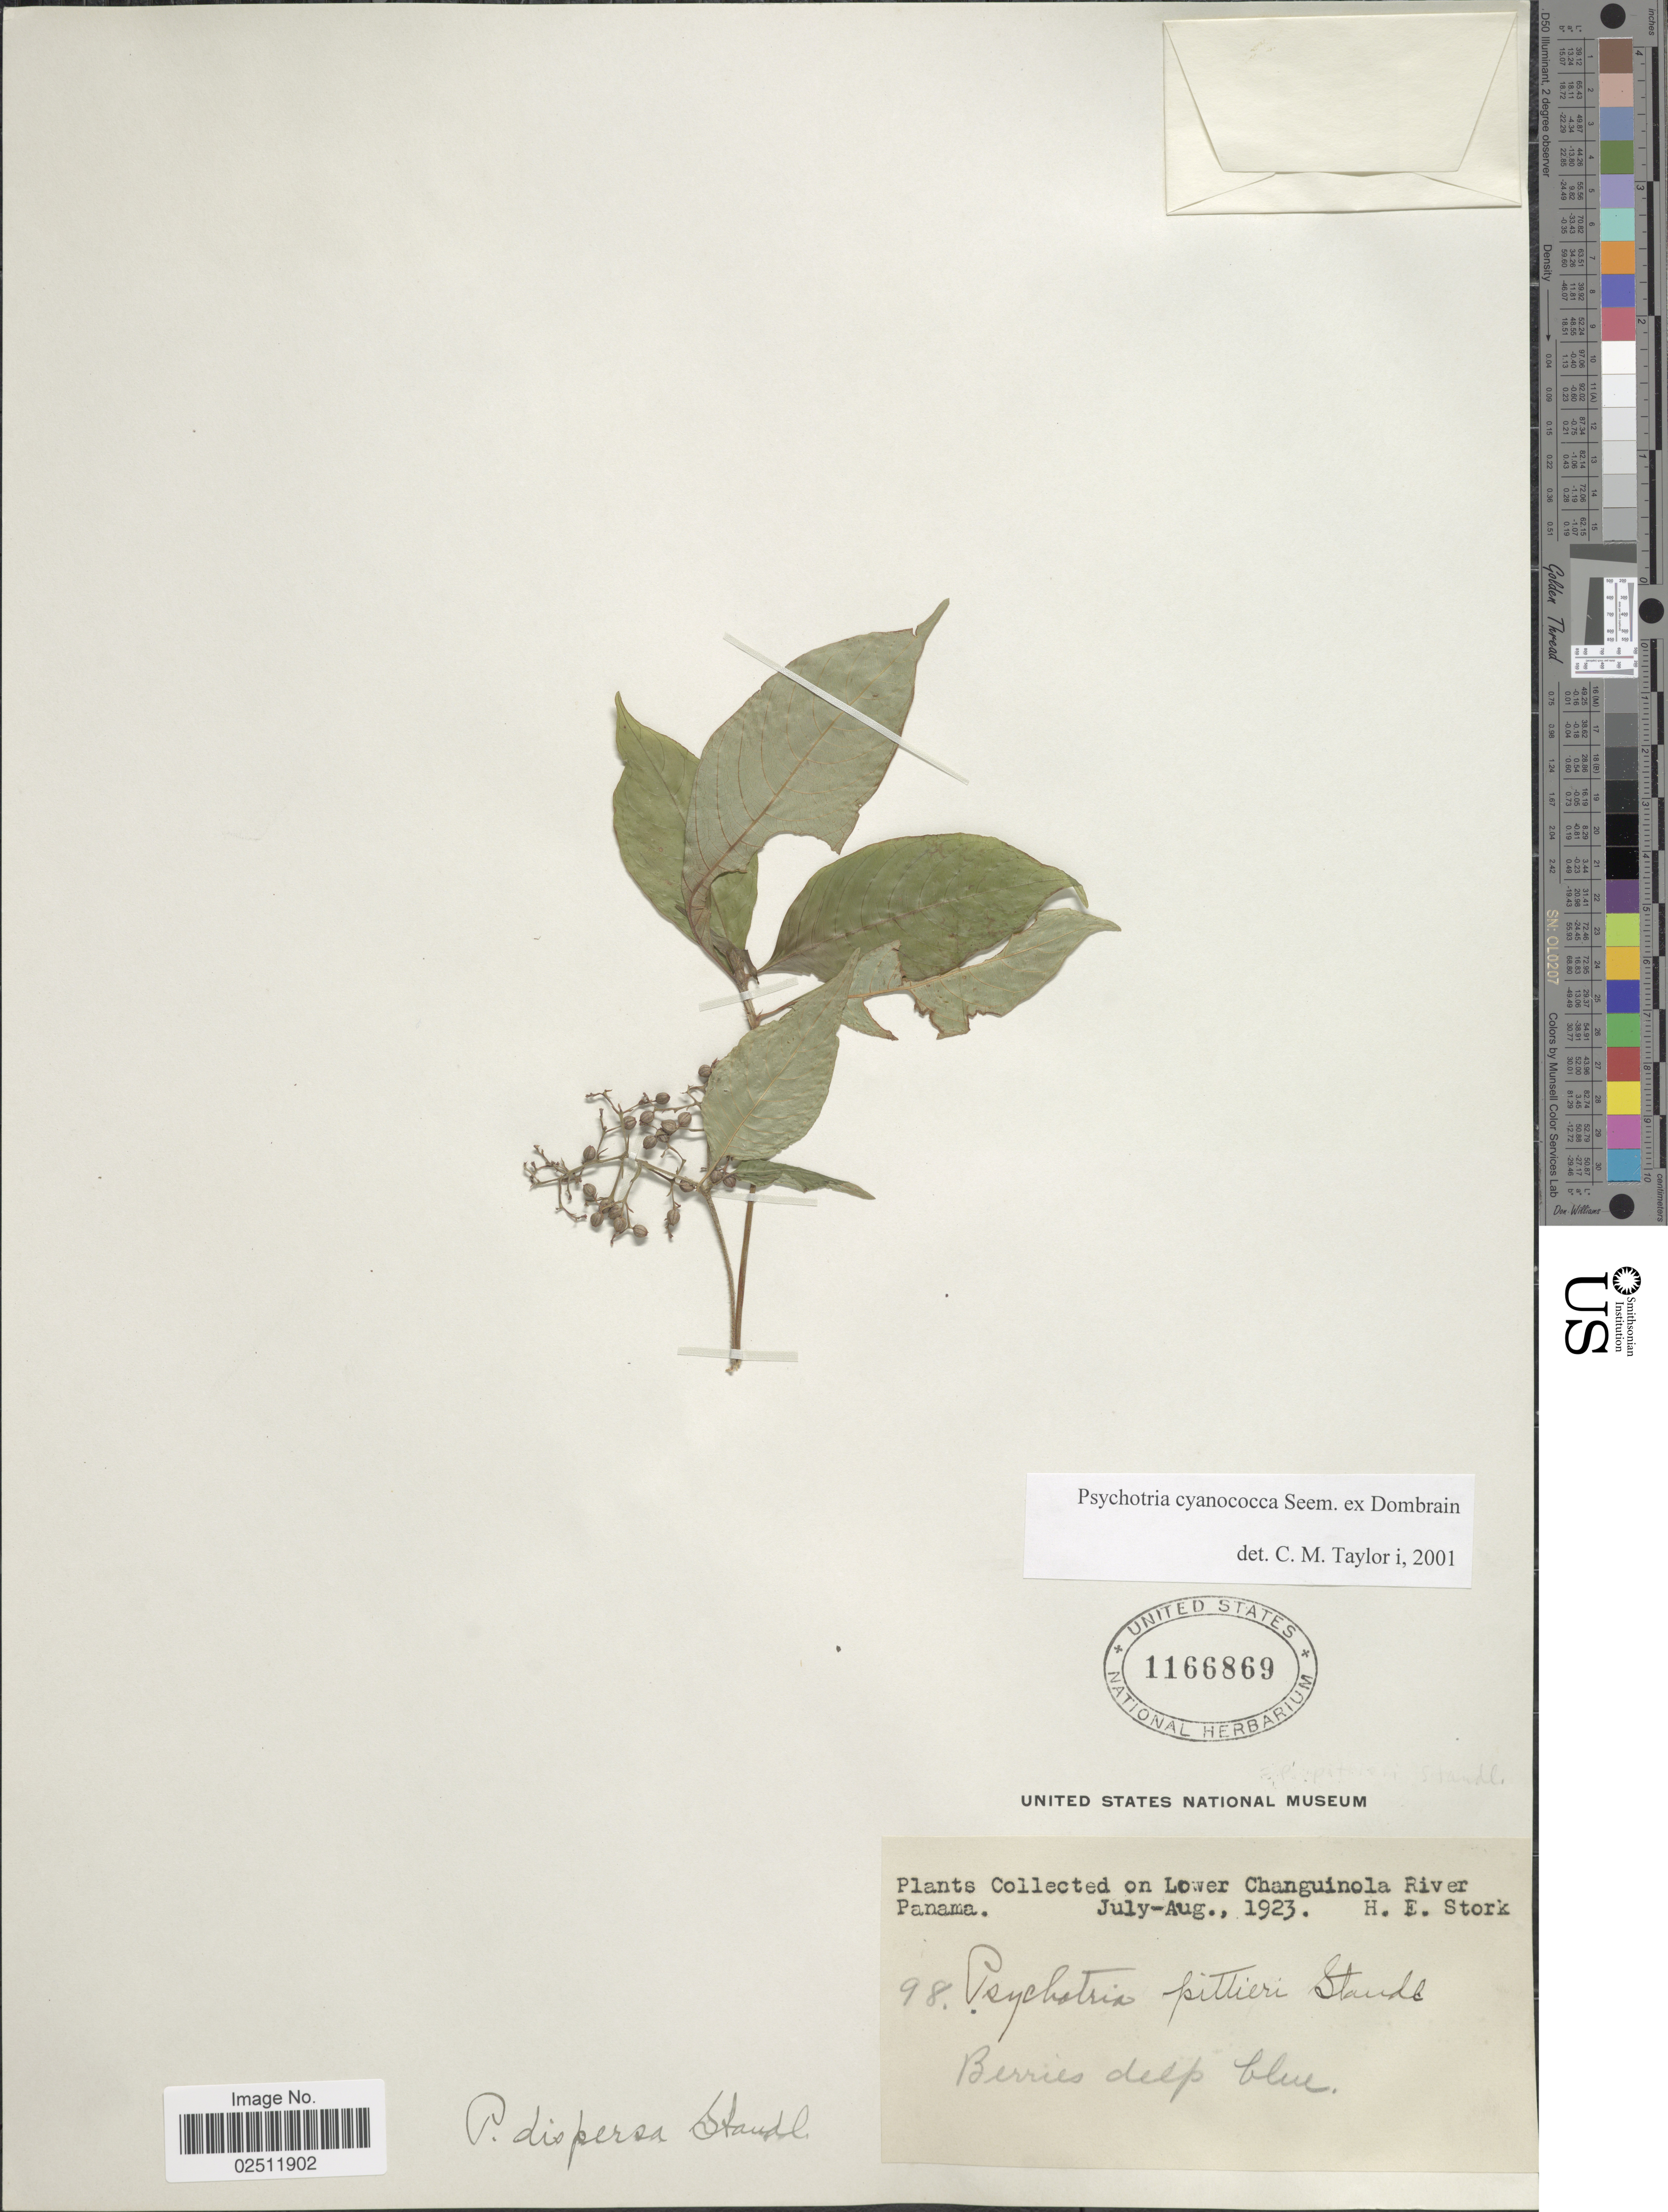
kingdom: Plantae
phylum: Tracheophyta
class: Magnoliopsida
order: Gentianales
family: Rubiaceae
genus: Psychotria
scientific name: Psychotria cyanococca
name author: Seem. ex Dombrain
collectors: H. E. Stork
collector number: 98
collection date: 1923-07/1923-08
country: Panama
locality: Lower Changuinola River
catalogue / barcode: US 1166869